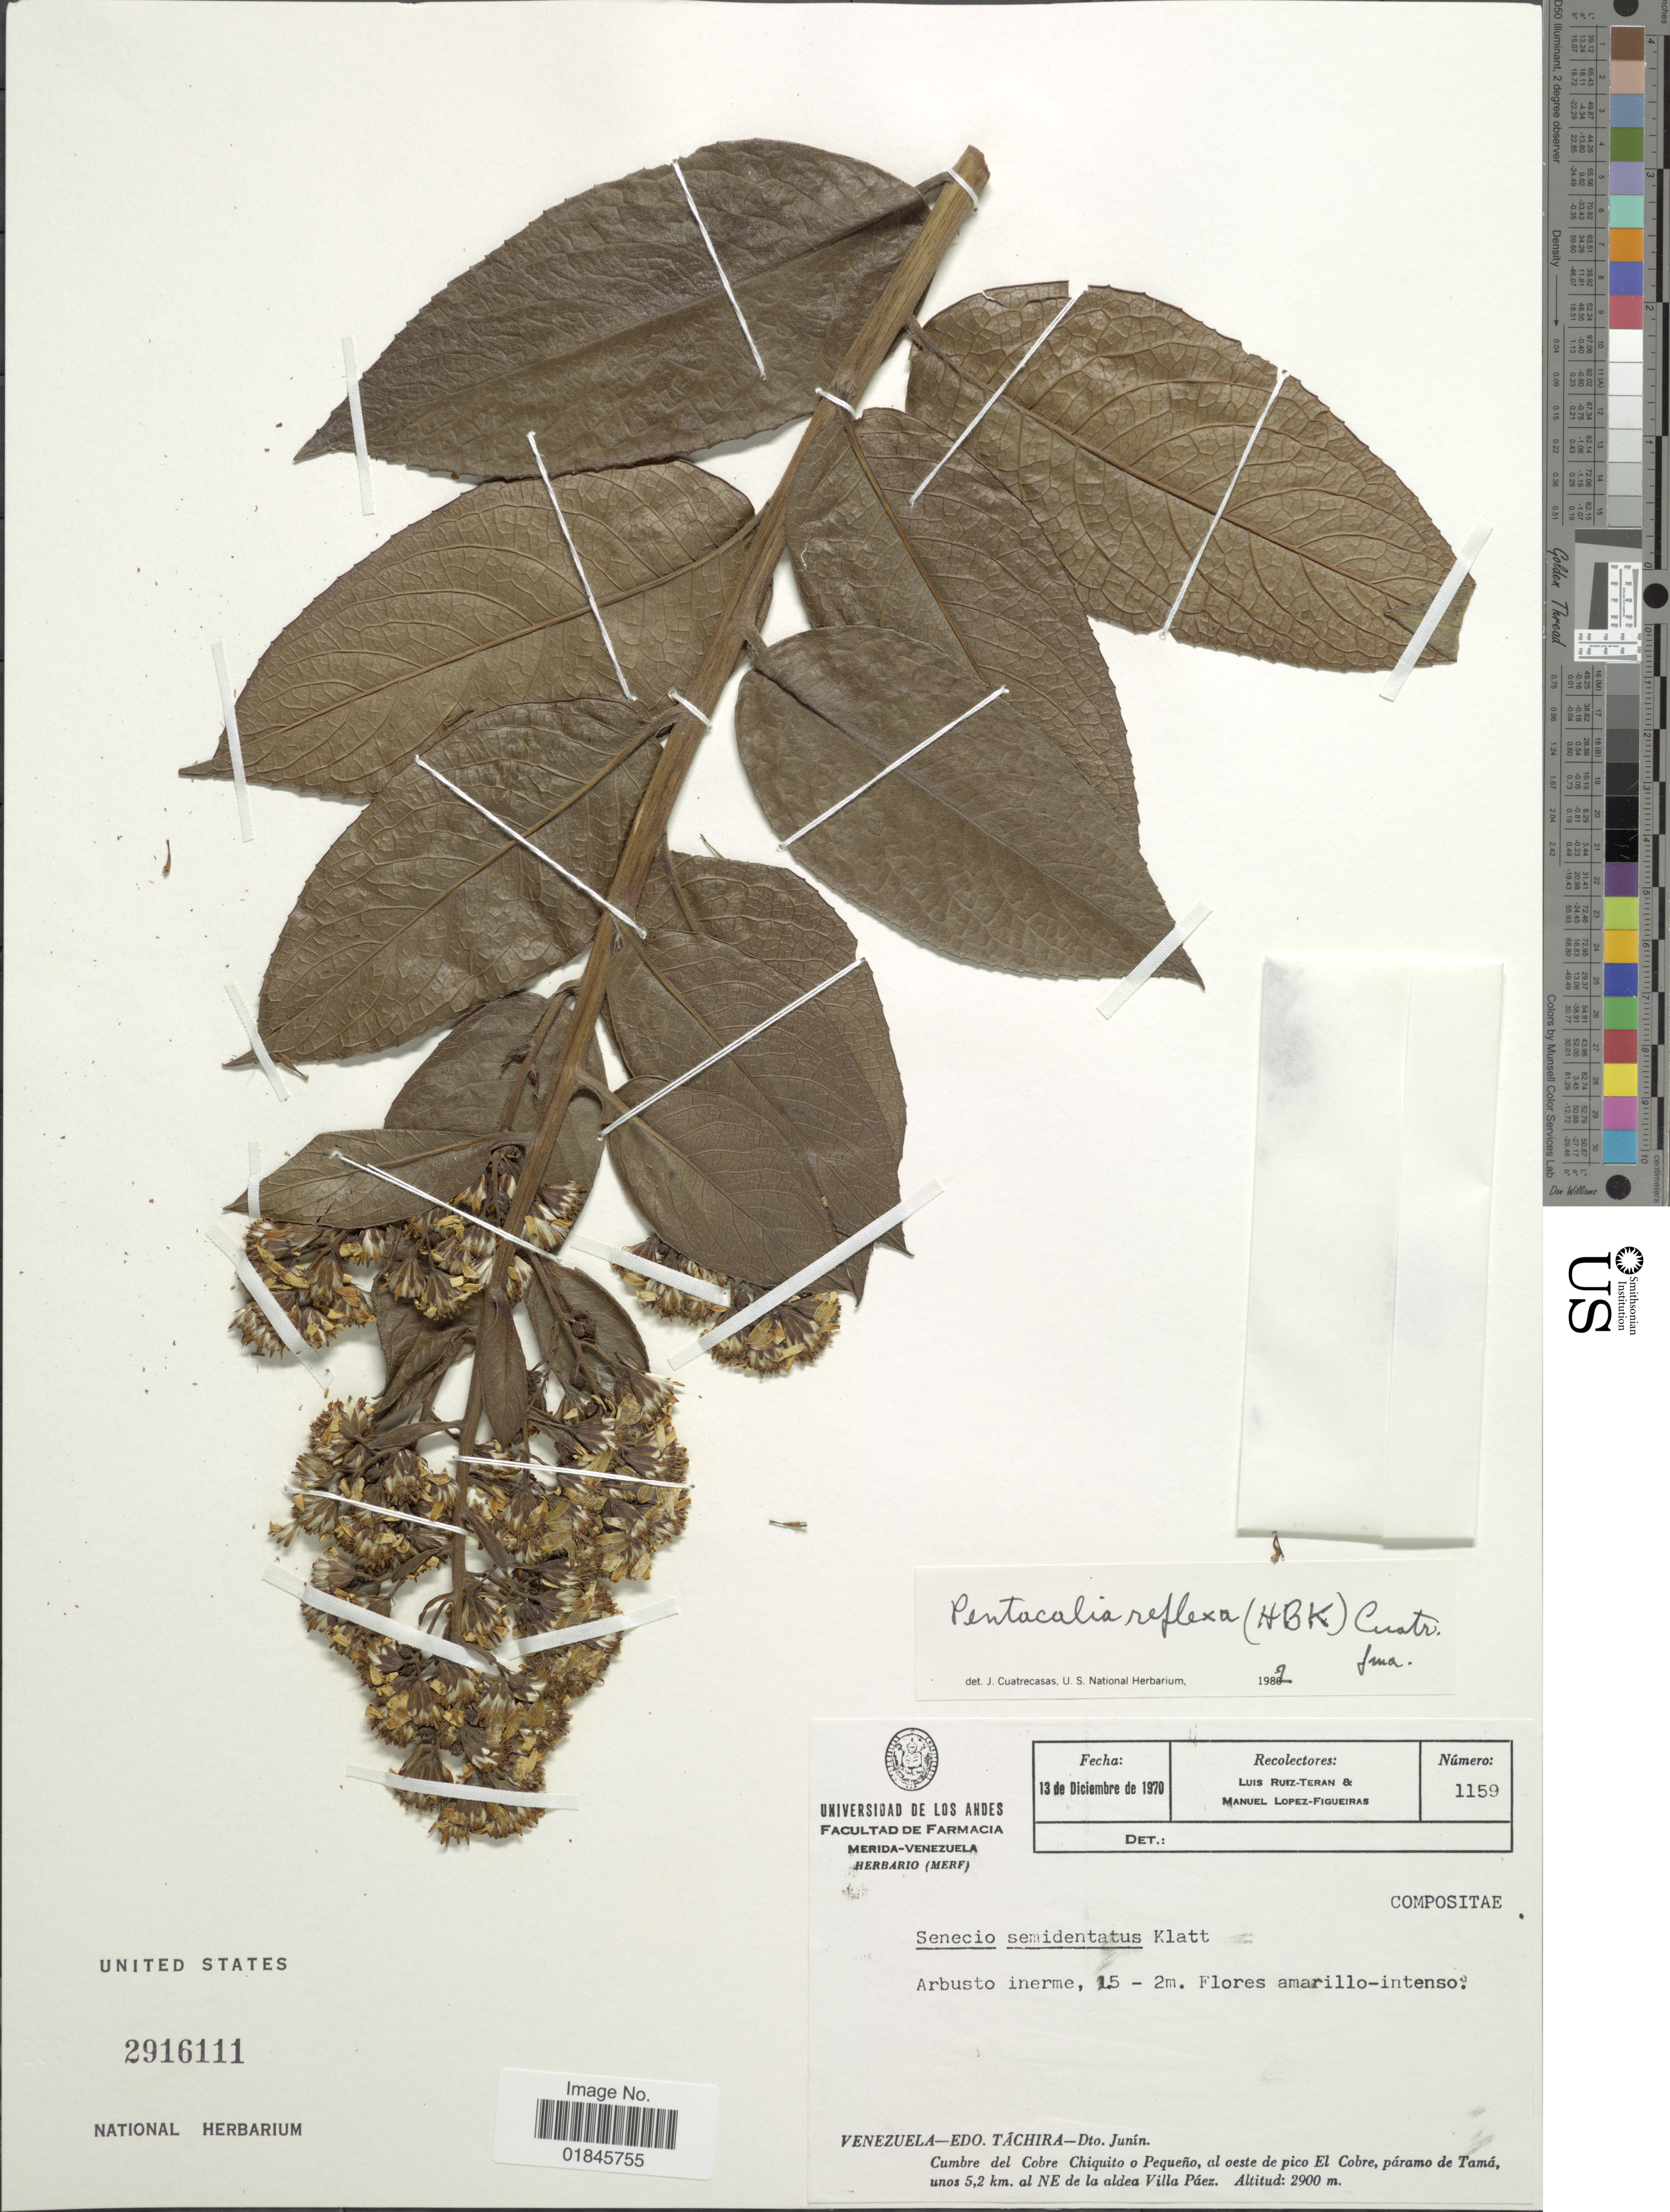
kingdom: Plantae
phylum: Tracheophyta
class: Magnoliopsida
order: Asterales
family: Asteraceae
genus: Pentacalia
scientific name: Pentacalia reflexa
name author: (Kunth) Cuatrec.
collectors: L. Teran & M. López Figueiras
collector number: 1159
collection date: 1970-12-13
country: Venezuela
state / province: Tachira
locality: Venezuela - Edo. Táchira - Dto. Junín. Cumbre del Cobre Chiquito o Pequeño, al oeste de pico El Cobre, páramo de Tamá, unos 5,2 km. al NE de la aldea Villa Páez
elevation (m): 2900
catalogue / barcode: US 2916111